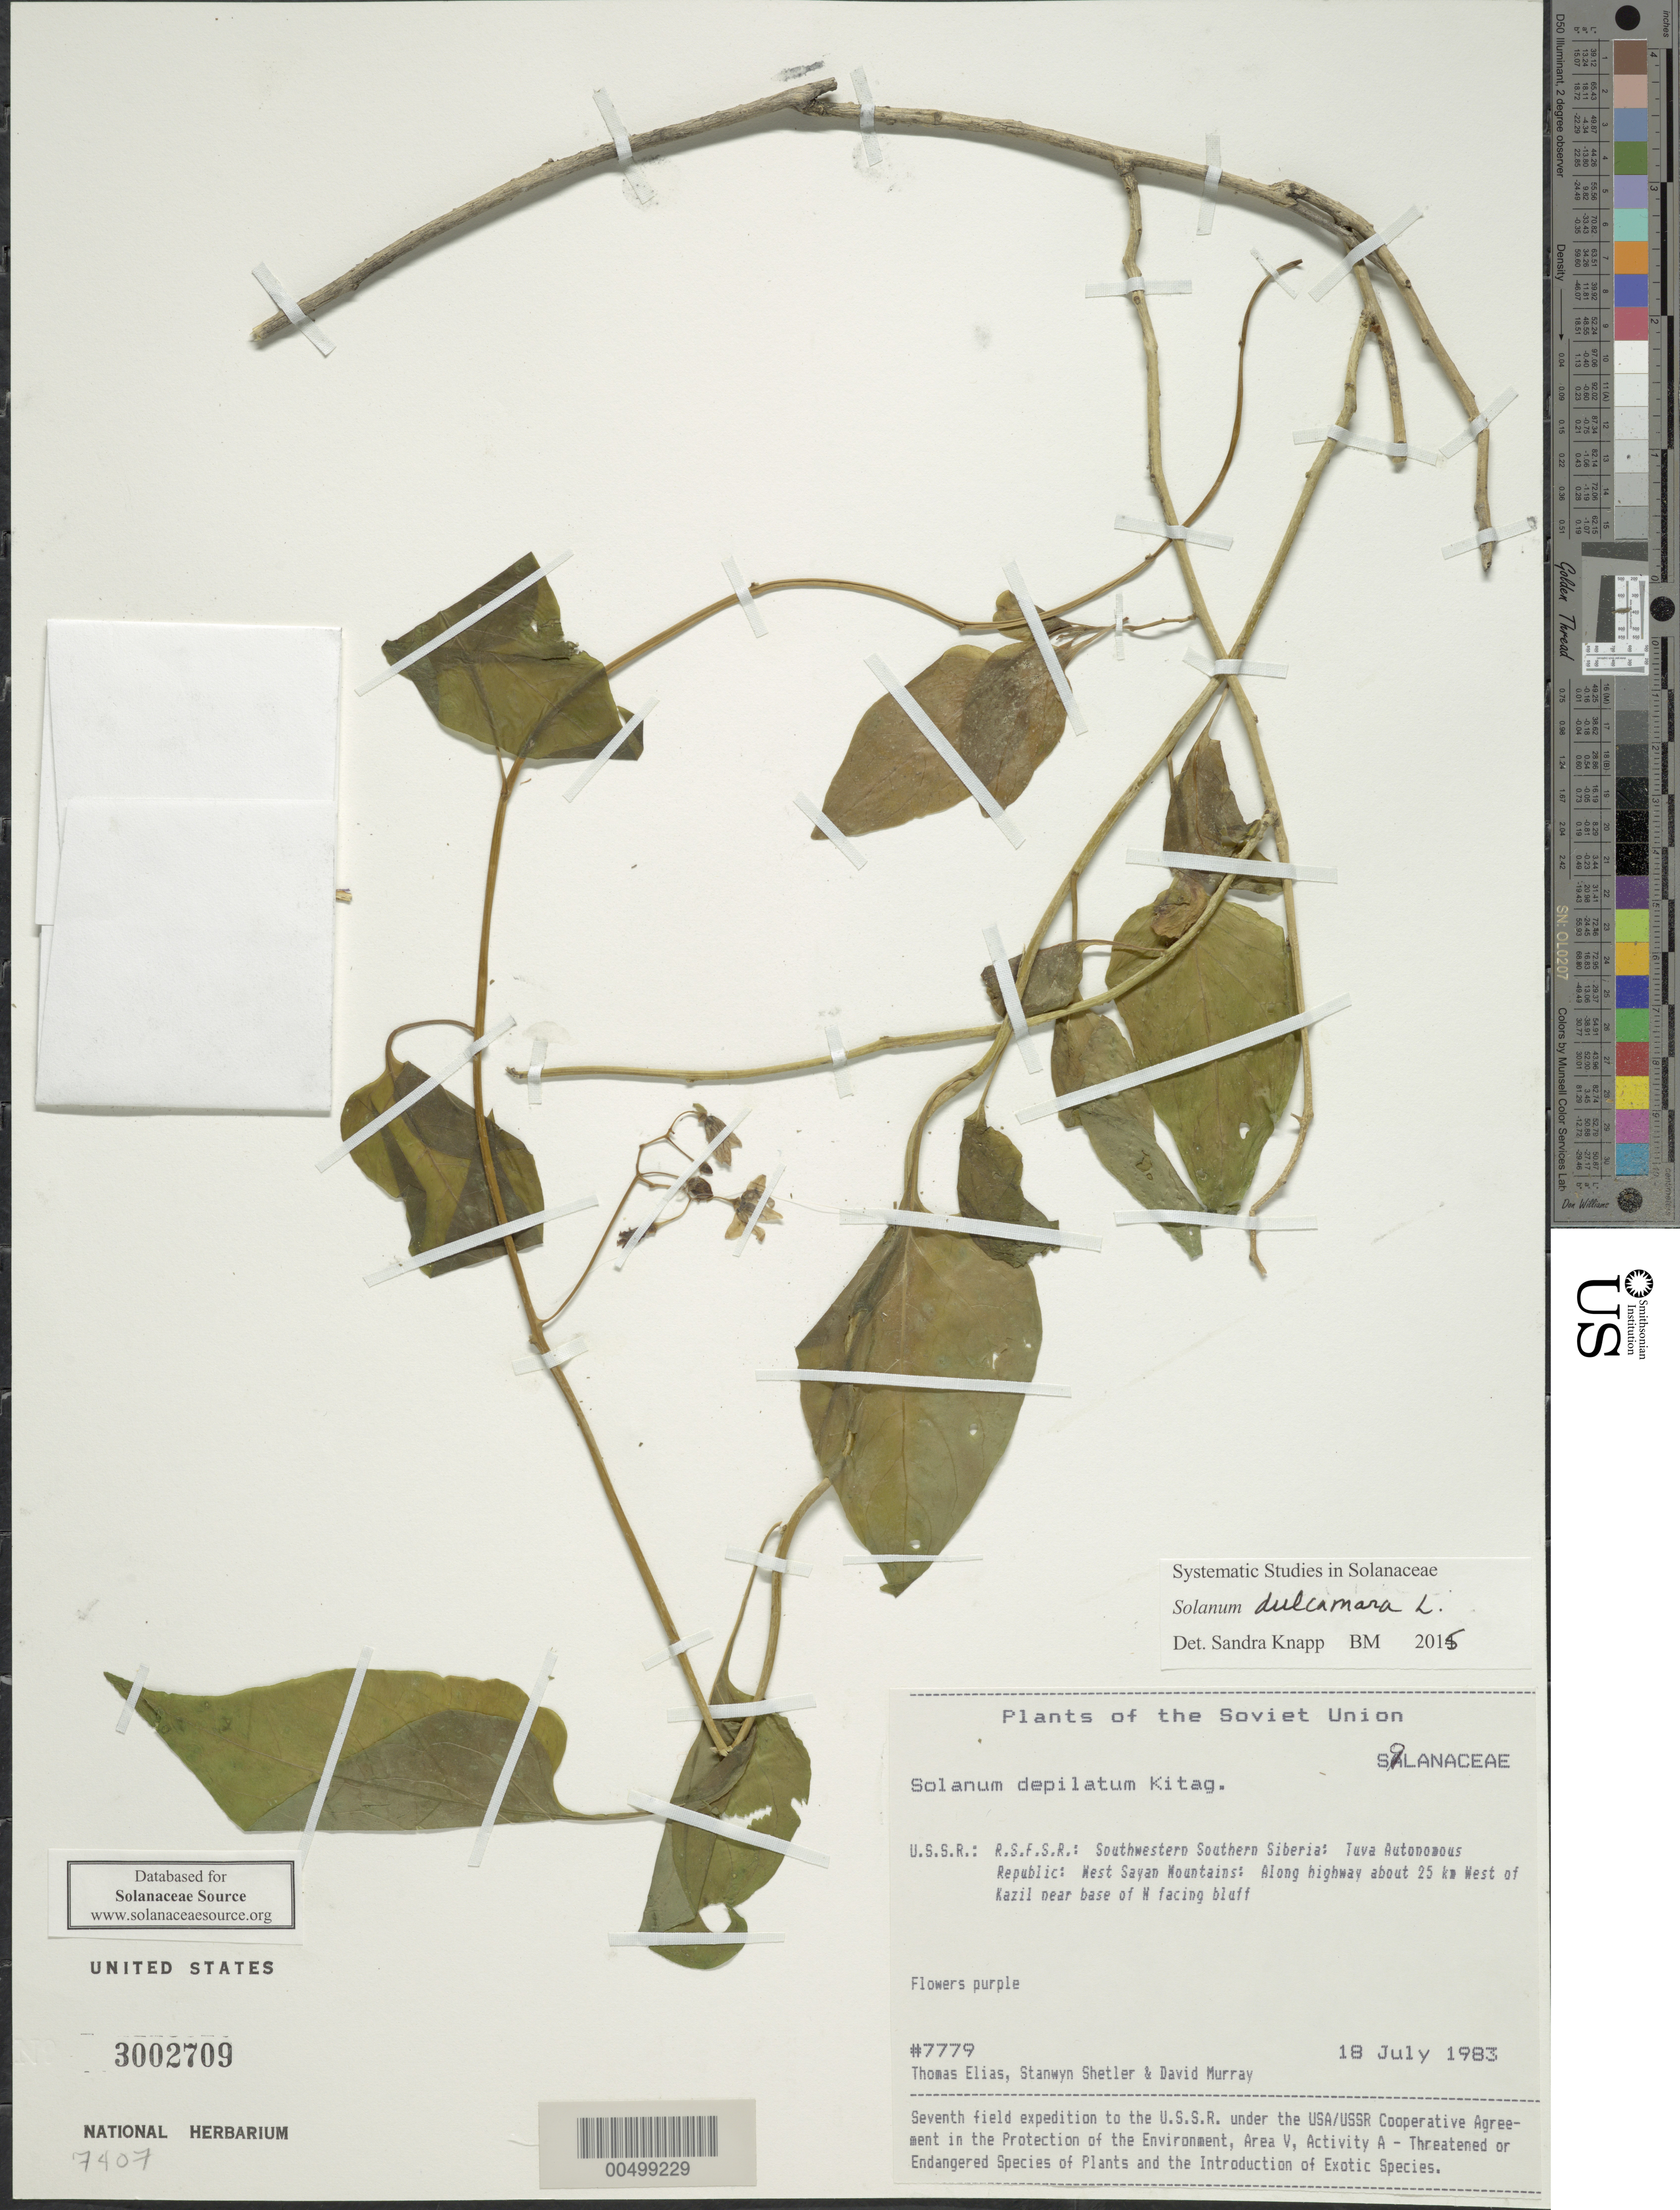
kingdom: Plantae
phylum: Tracheophyta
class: Magnoliopsida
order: Solanales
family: Solanaceae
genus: Solanum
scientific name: Solanum depilatum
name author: Kitag.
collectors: T. Elias, S. Shetler & D. F. Murray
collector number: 7779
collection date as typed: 18 Jul 1983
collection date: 1983-07-18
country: Russian Federation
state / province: Tuva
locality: West Sayan Mountains, along highway about 25 km W of Kazil [Kyzyl]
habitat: near base of N-facing bluff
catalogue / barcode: US 3002709